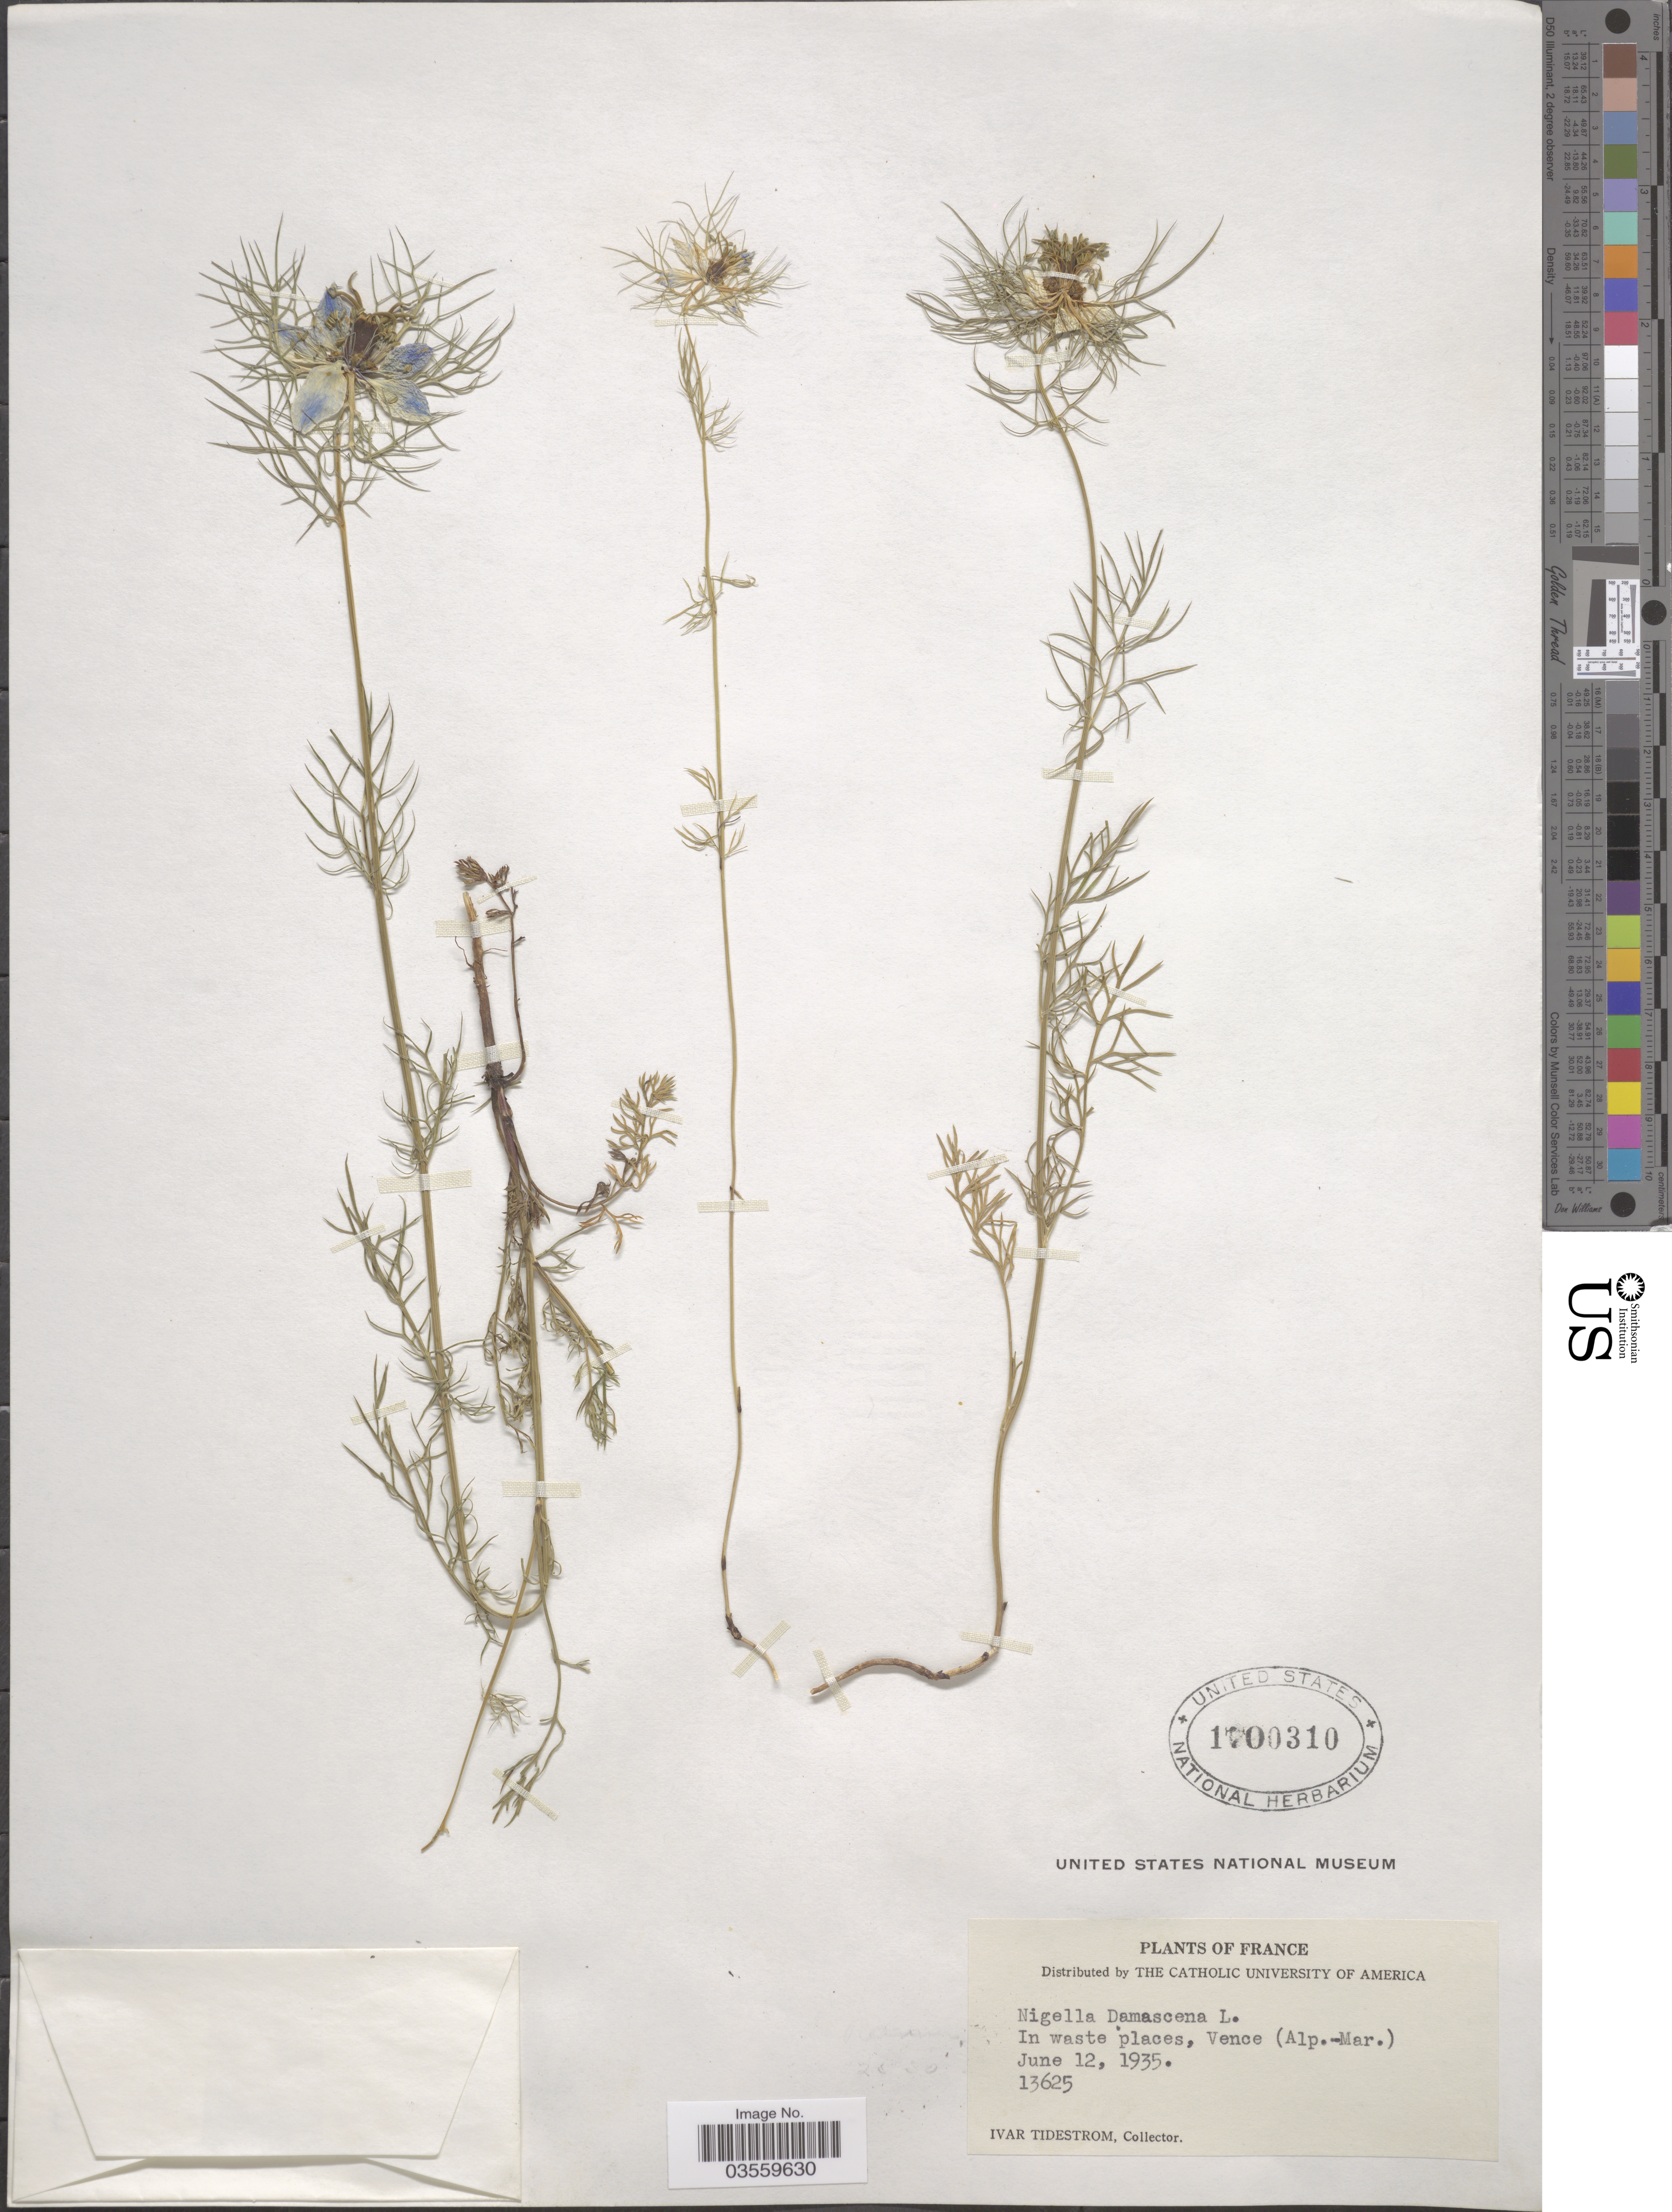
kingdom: Plantae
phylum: Tracheophyta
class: Magnoliopsida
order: Ranunculales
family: Ranunculaceae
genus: Nigella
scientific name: Nigella damascena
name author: L.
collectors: I. F. Tidestrom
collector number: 13625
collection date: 1935-06-12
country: France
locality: Vence (Alp.-Mar.).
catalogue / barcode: US 1700310